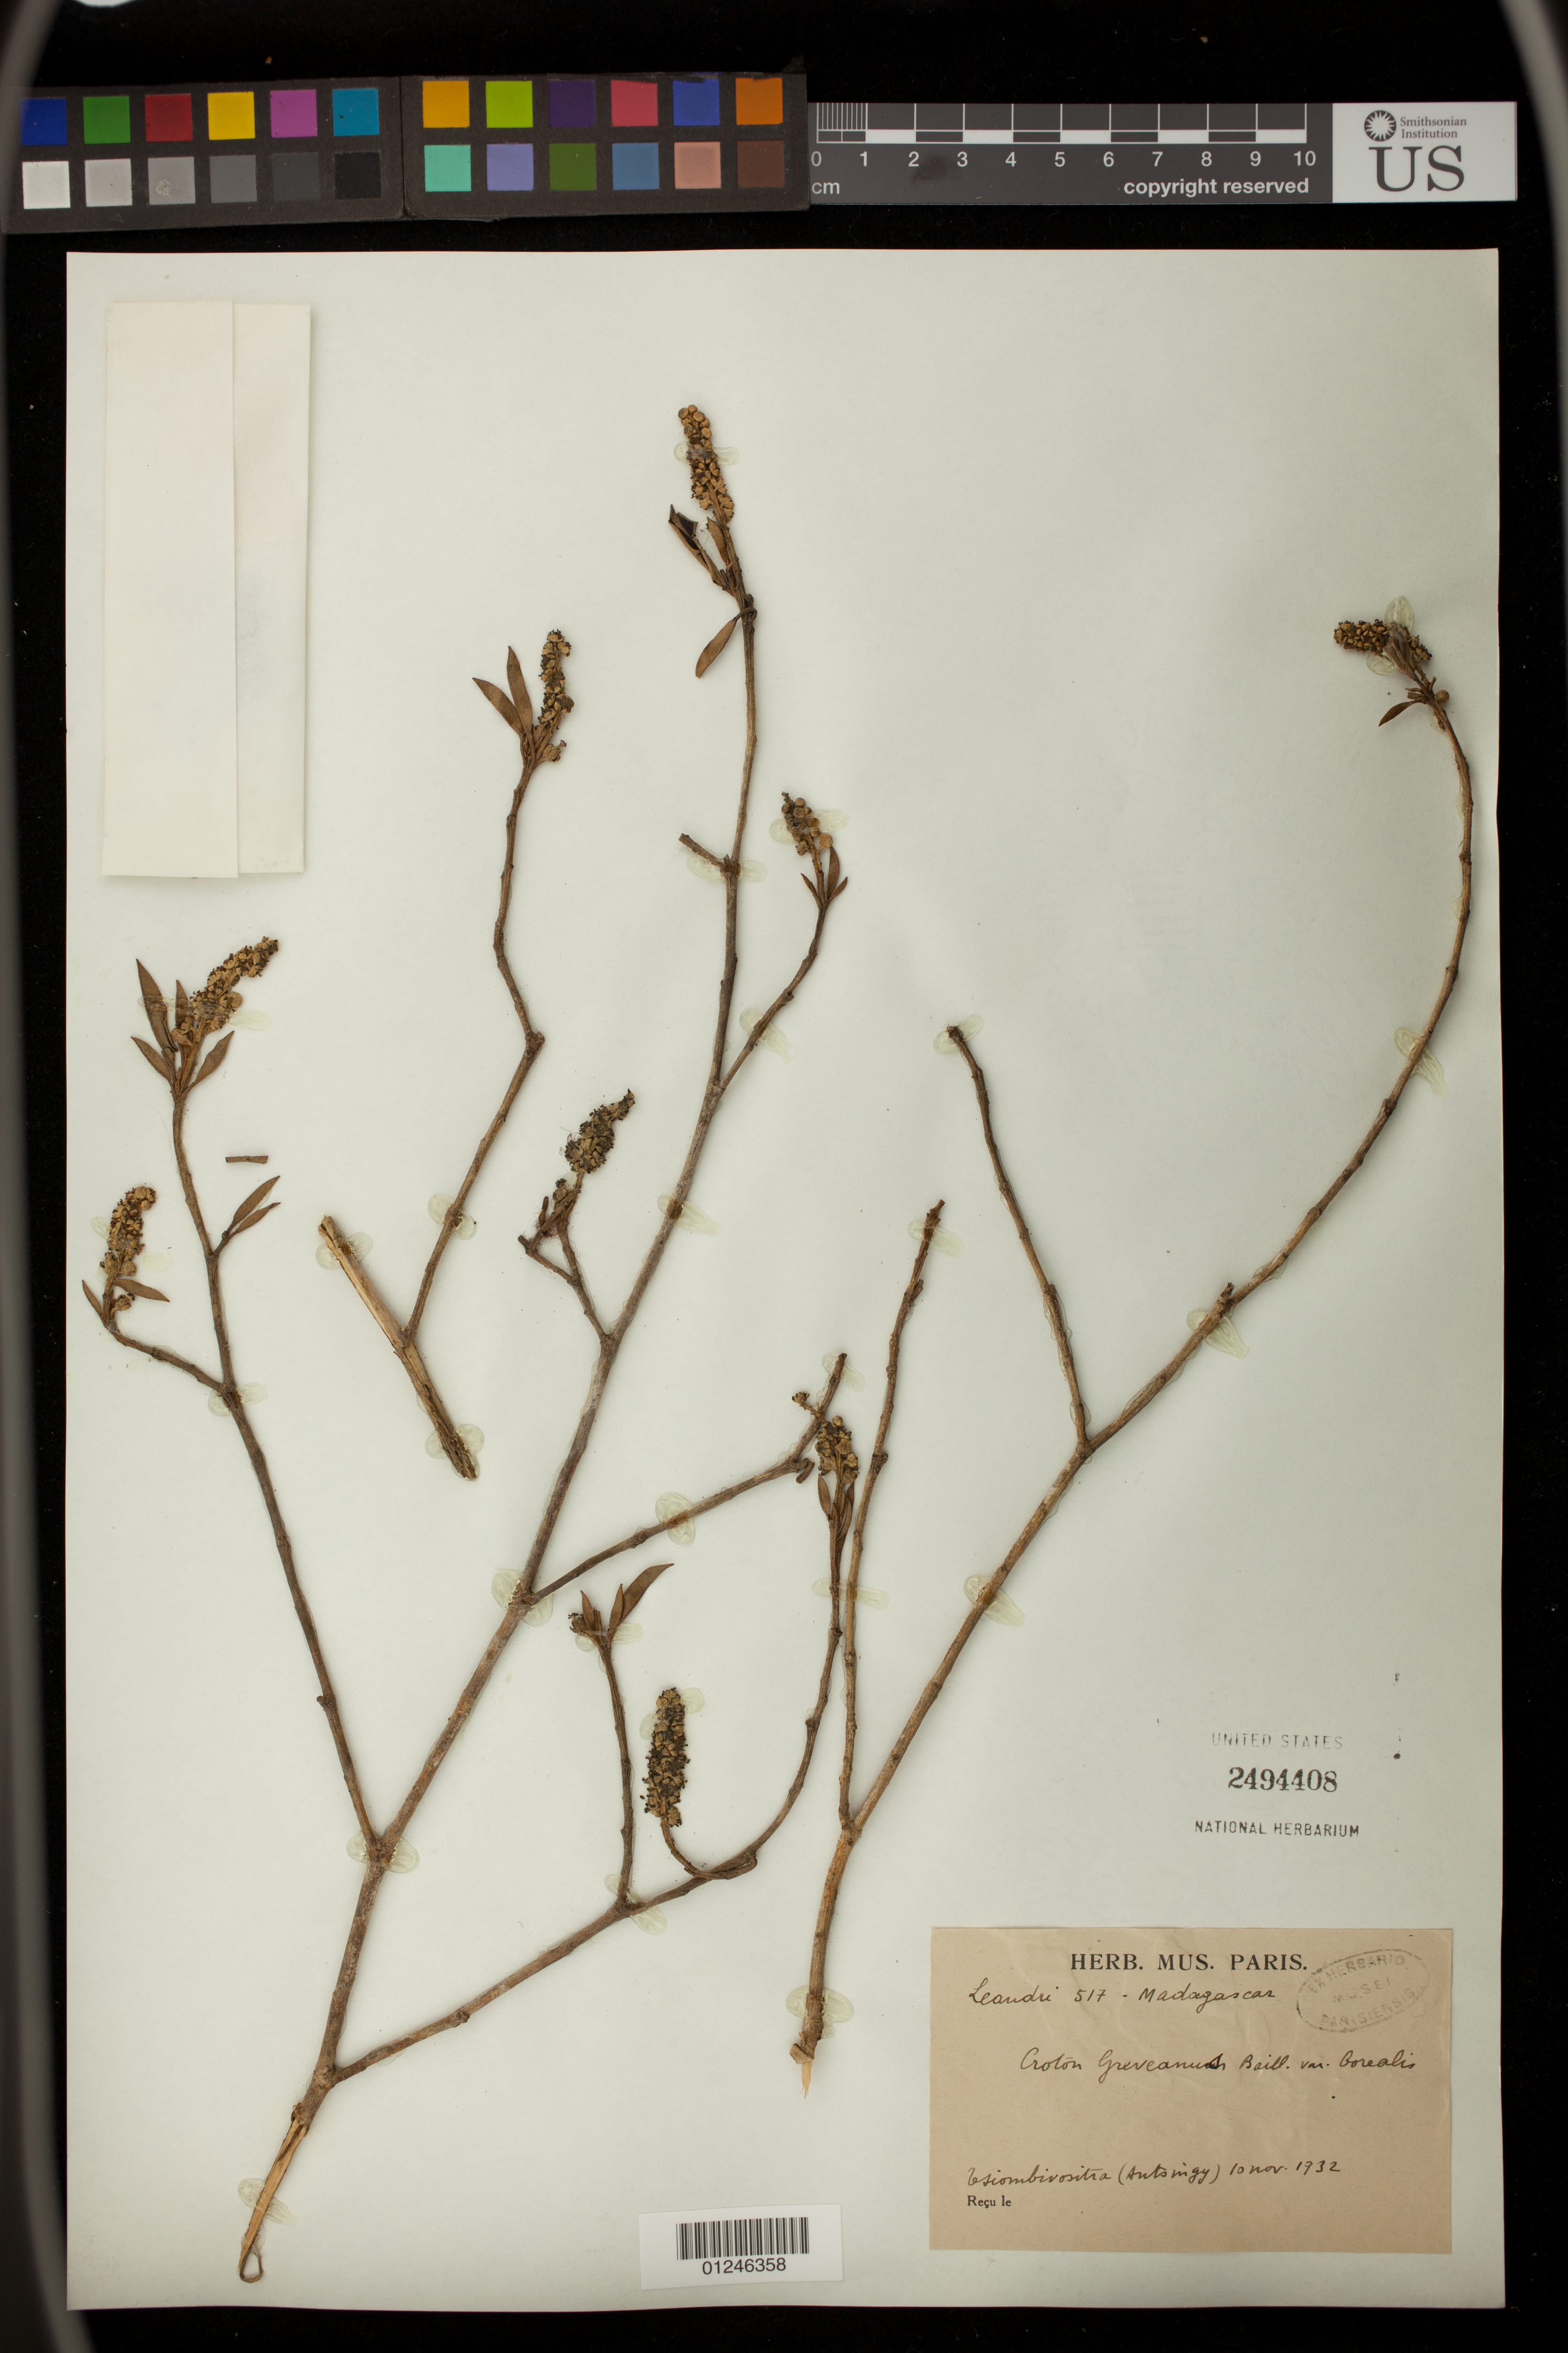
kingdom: Plantae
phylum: Tracheophyta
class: Magnoliopsida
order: Malpighiales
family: Euphorbiaceae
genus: Croton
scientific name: Croton greveanus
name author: Baill.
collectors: J. Leandri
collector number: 517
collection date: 1932-11-10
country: Madagascar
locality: Antsingy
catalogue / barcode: US 2494408